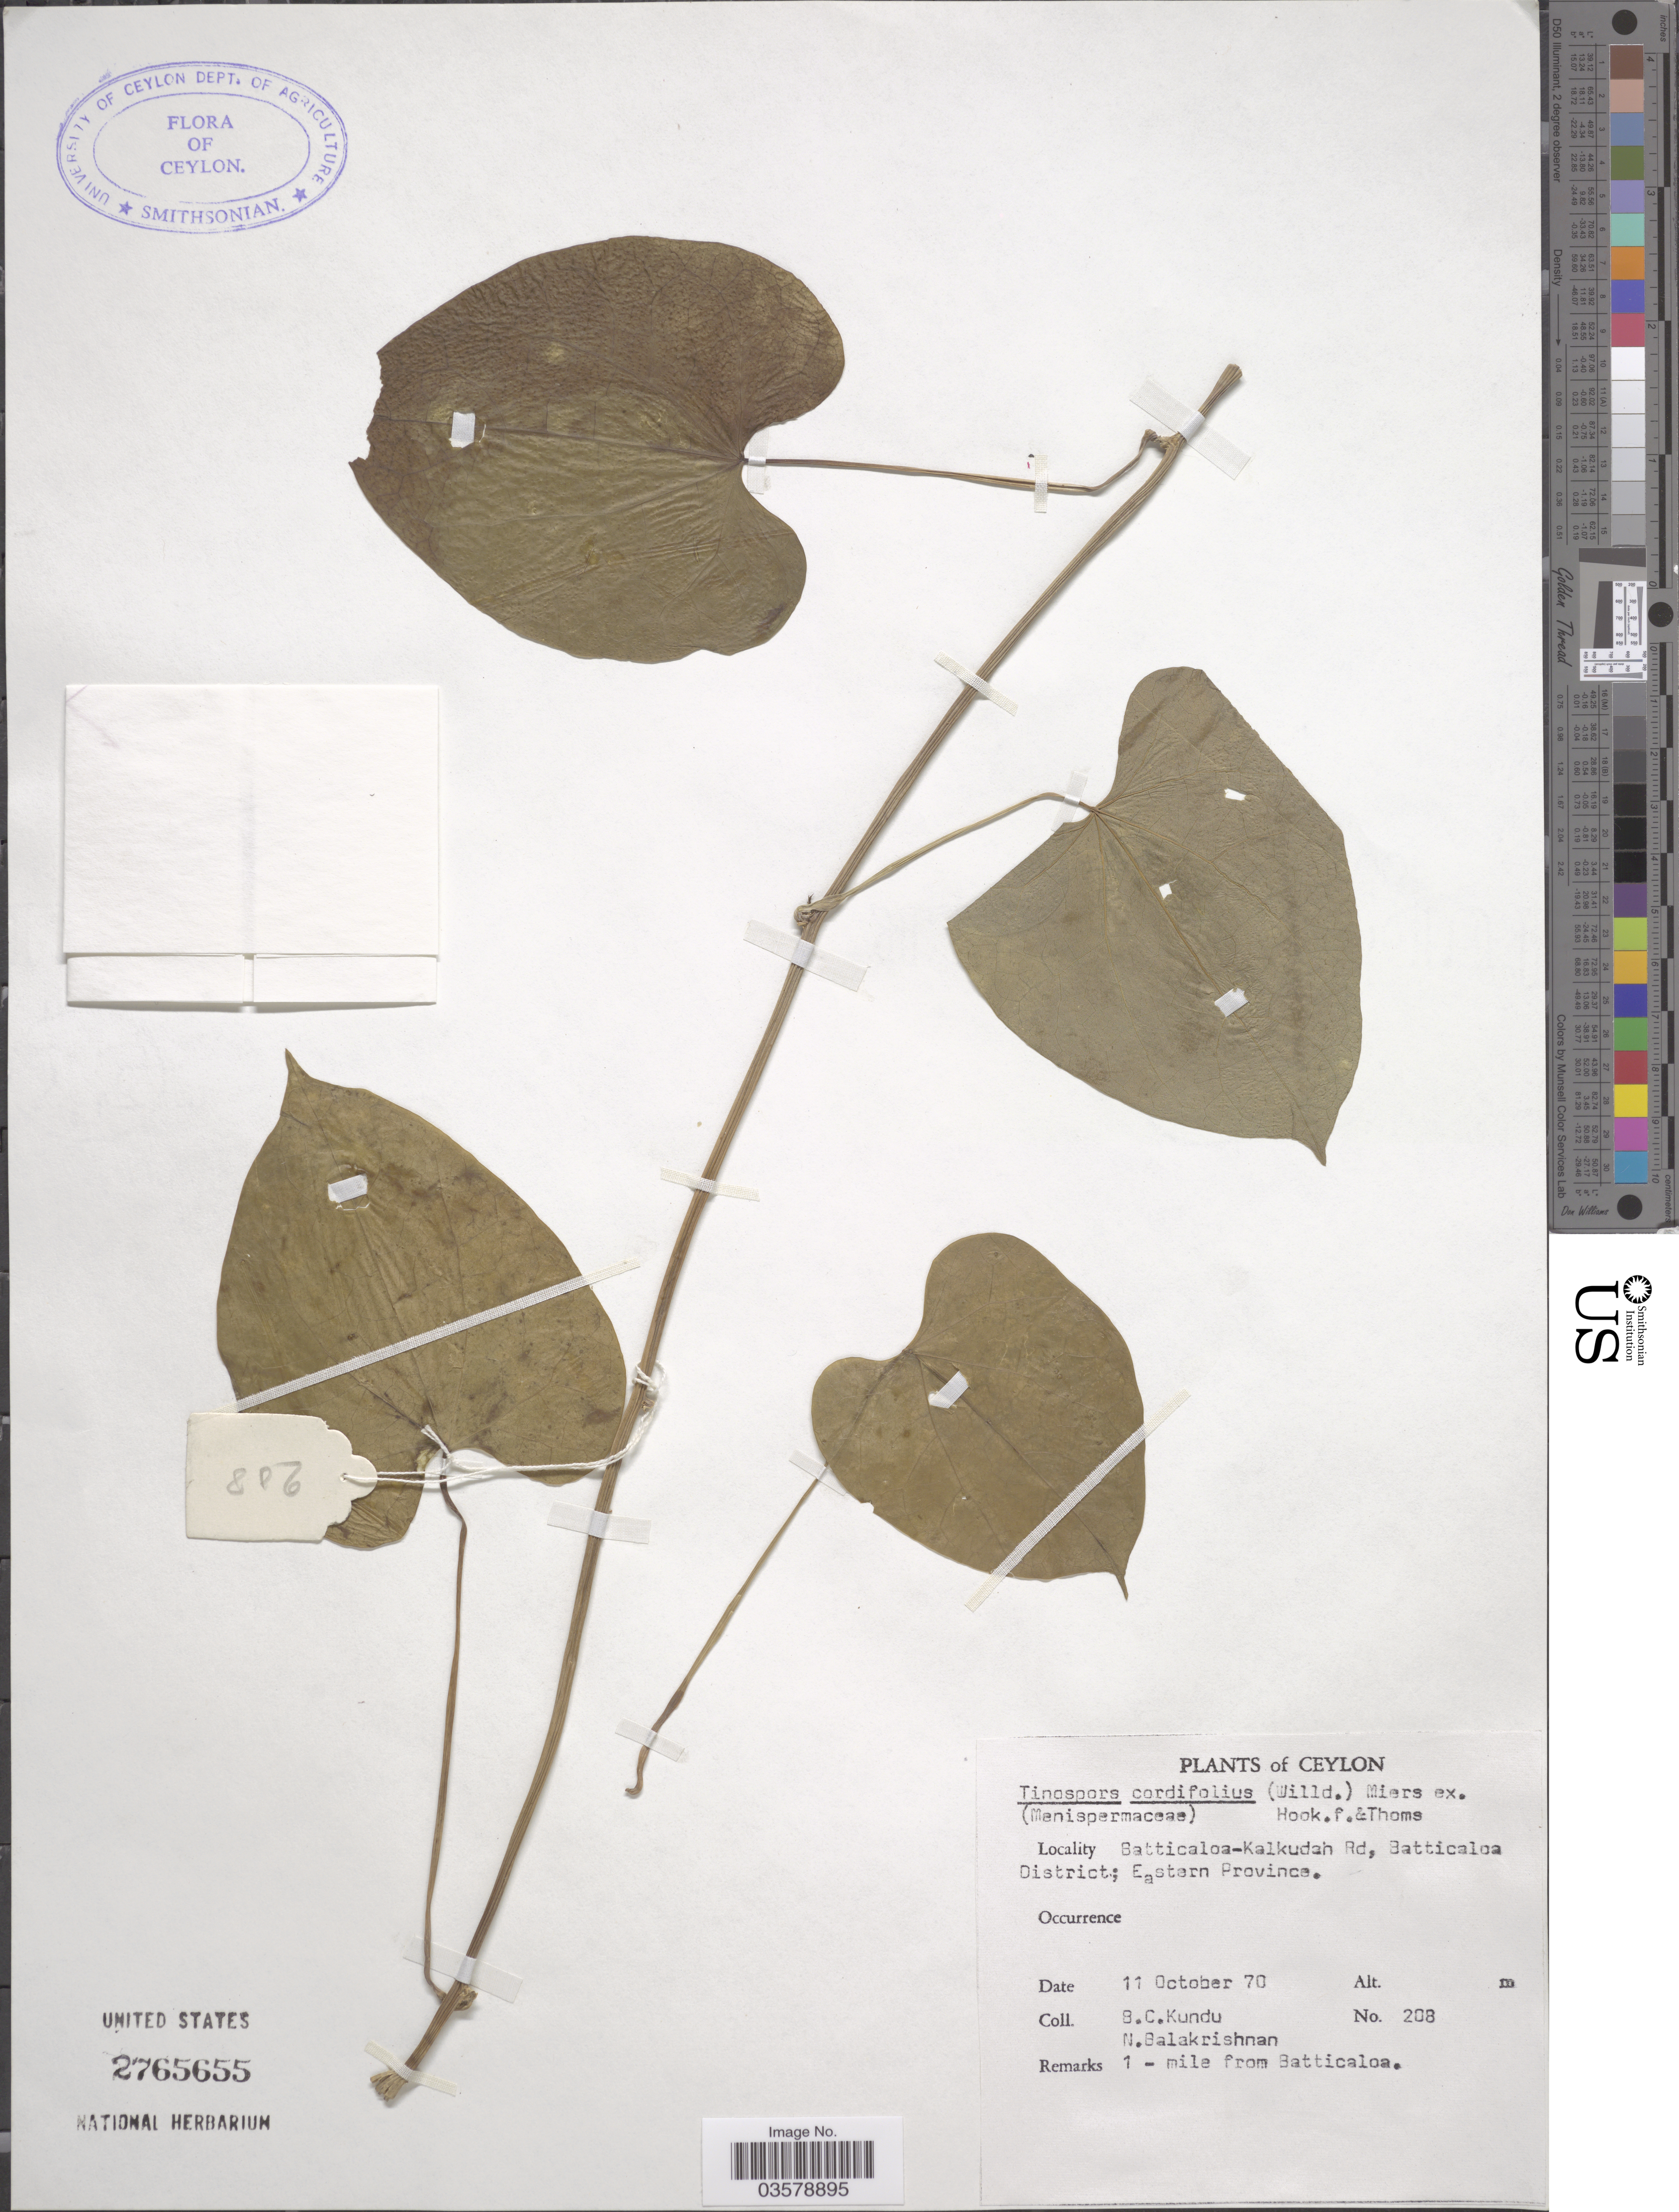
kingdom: Plantae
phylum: Tracheophyta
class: Magnoliopsida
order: Ranunculales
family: Menispermaceae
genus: Tinospora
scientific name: Tinospora cordifolia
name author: Miers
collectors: B. C. Kundu & N. Balakrishnan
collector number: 208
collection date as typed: Transcribed d/m/y: 11/10/70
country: Sri Lanka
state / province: Eastern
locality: Ceylon. Batticaloa-Kalkudah Rd, Batticaloa District. 1-mile from Batticaloa.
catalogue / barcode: US 2765655